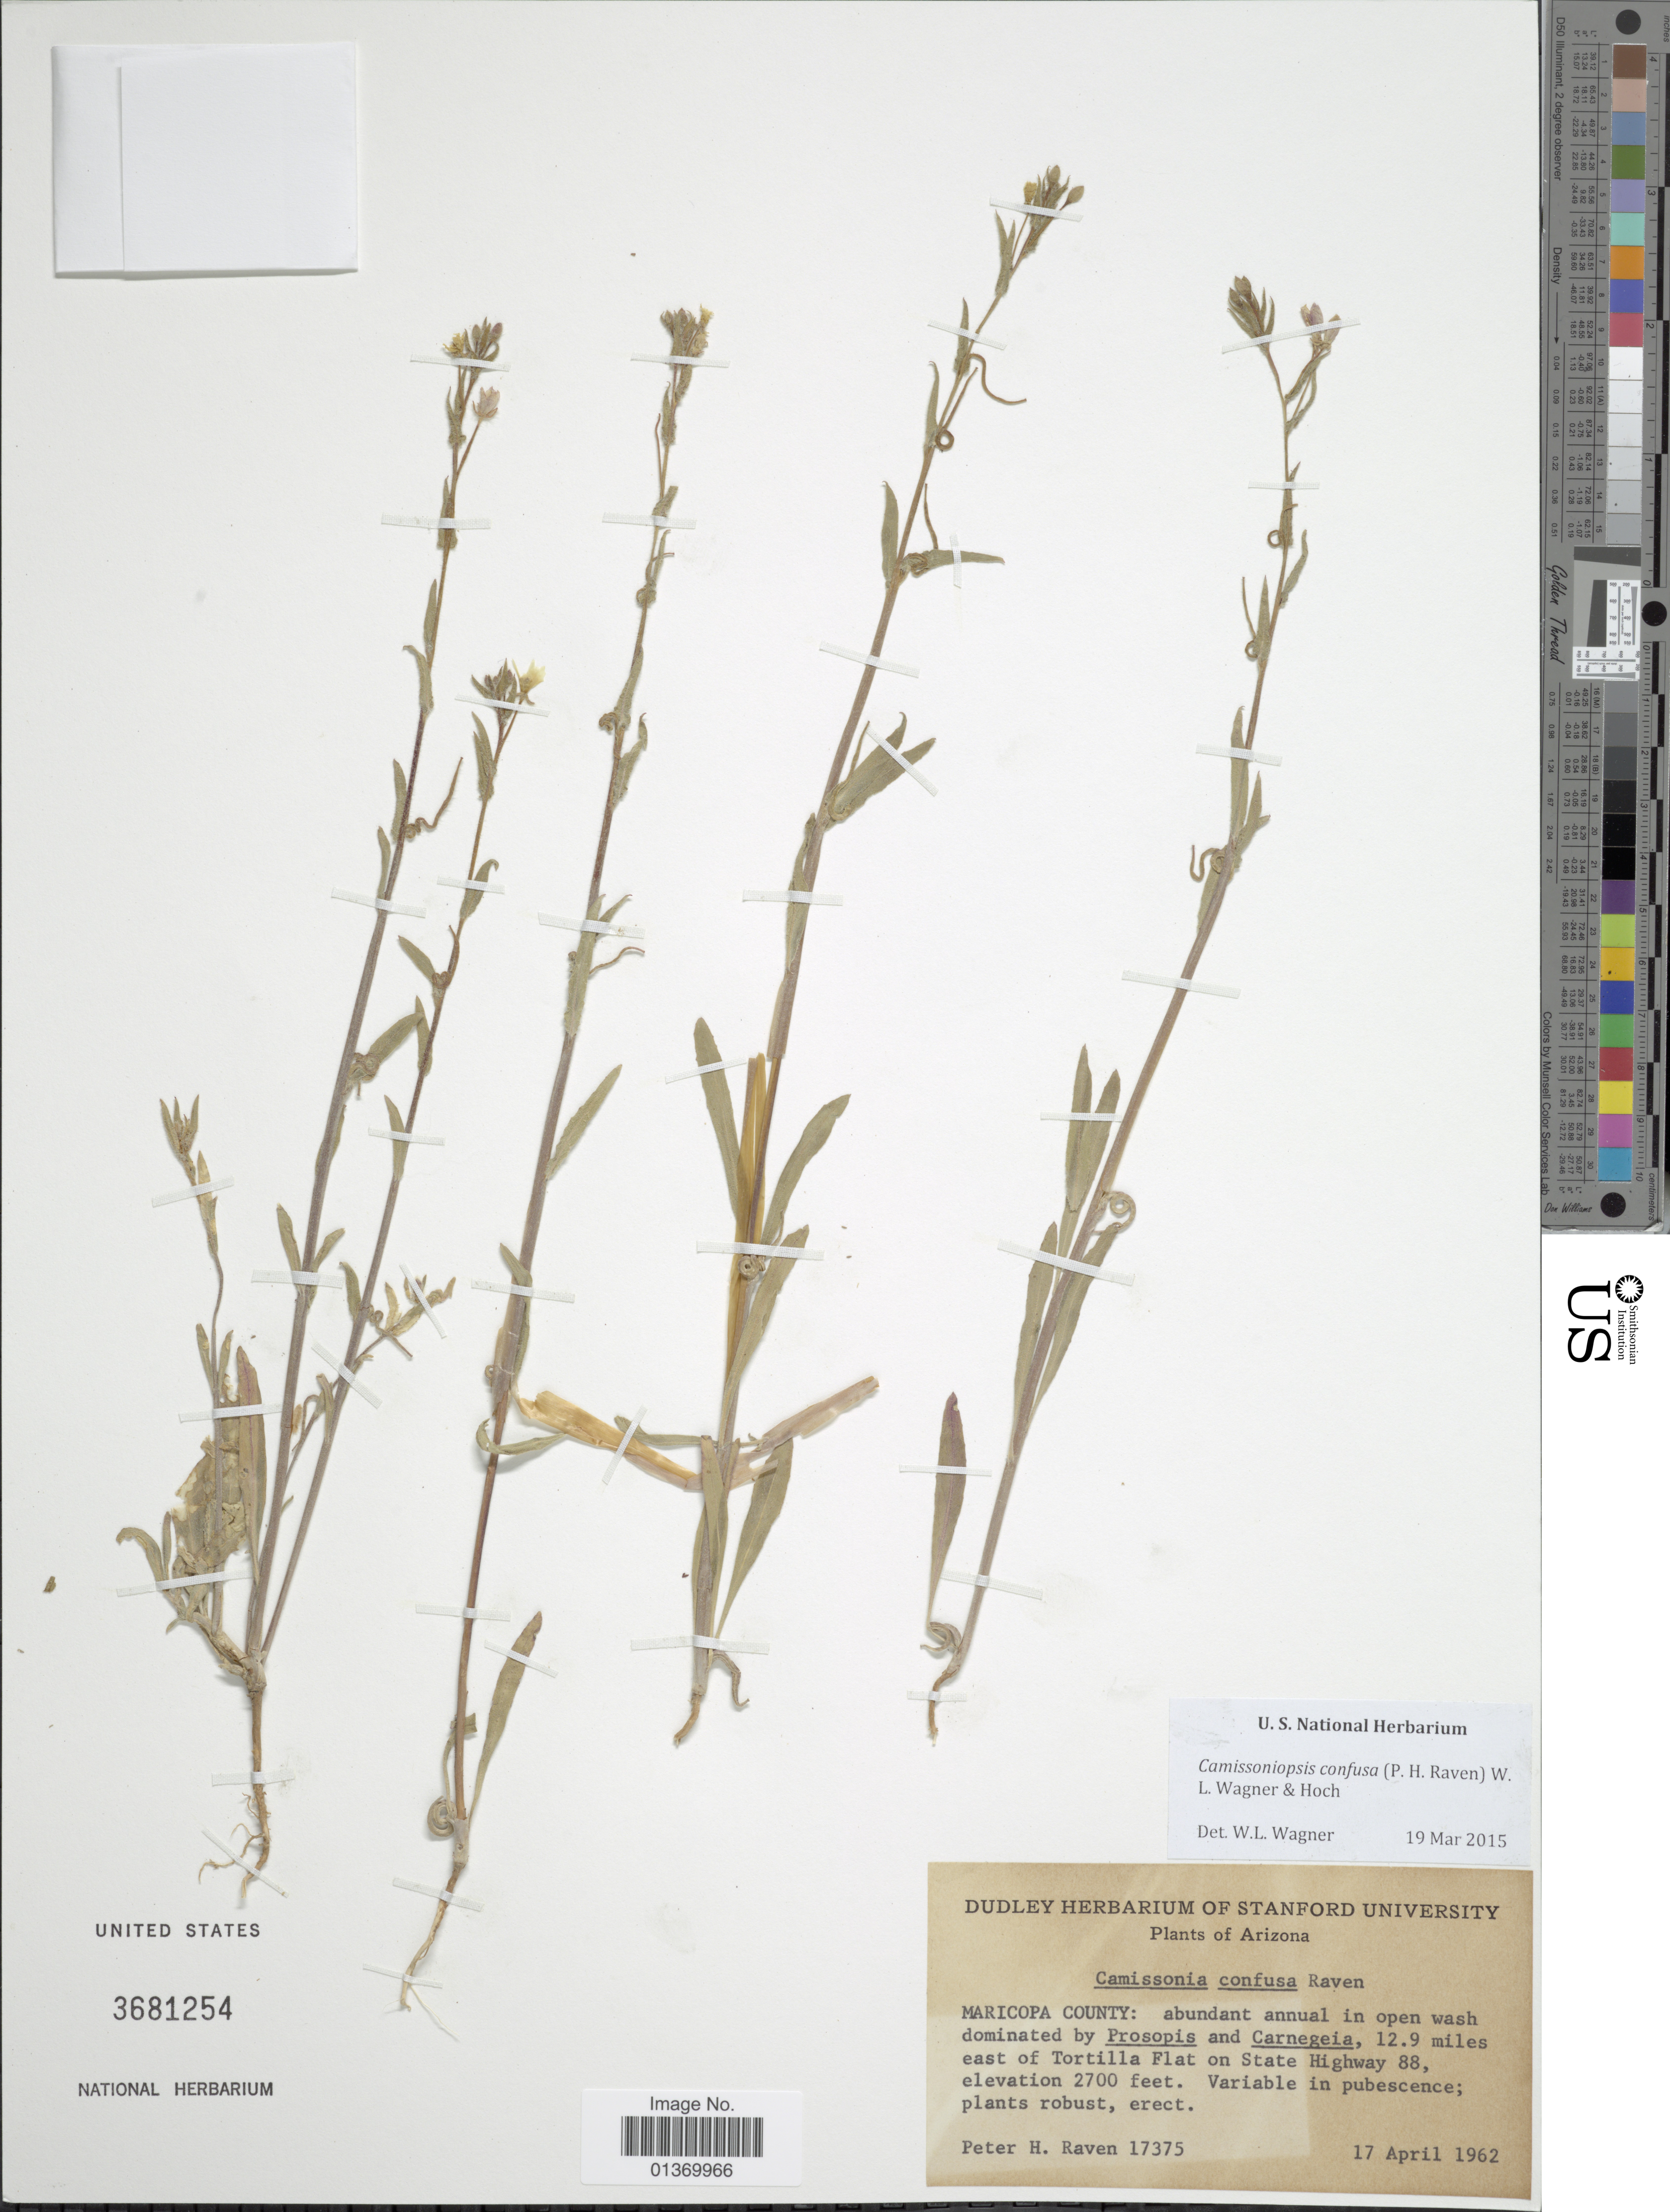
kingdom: Plantae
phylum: Tracheophyta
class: Magnoliopsida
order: Myrtales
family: Onagraceae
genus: Camissoniopsis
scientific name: Camissoniopsis confusa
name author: (P.H. Raven) W.L. Wagner & Hoch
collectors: P. H. Raven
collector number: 17375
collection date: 1962-04-17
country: United States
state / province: Arizona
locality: Maricopa County: 12.9 miles east of Tortilla Flat on State Highway 88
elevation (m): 823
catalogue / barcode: US 3681254